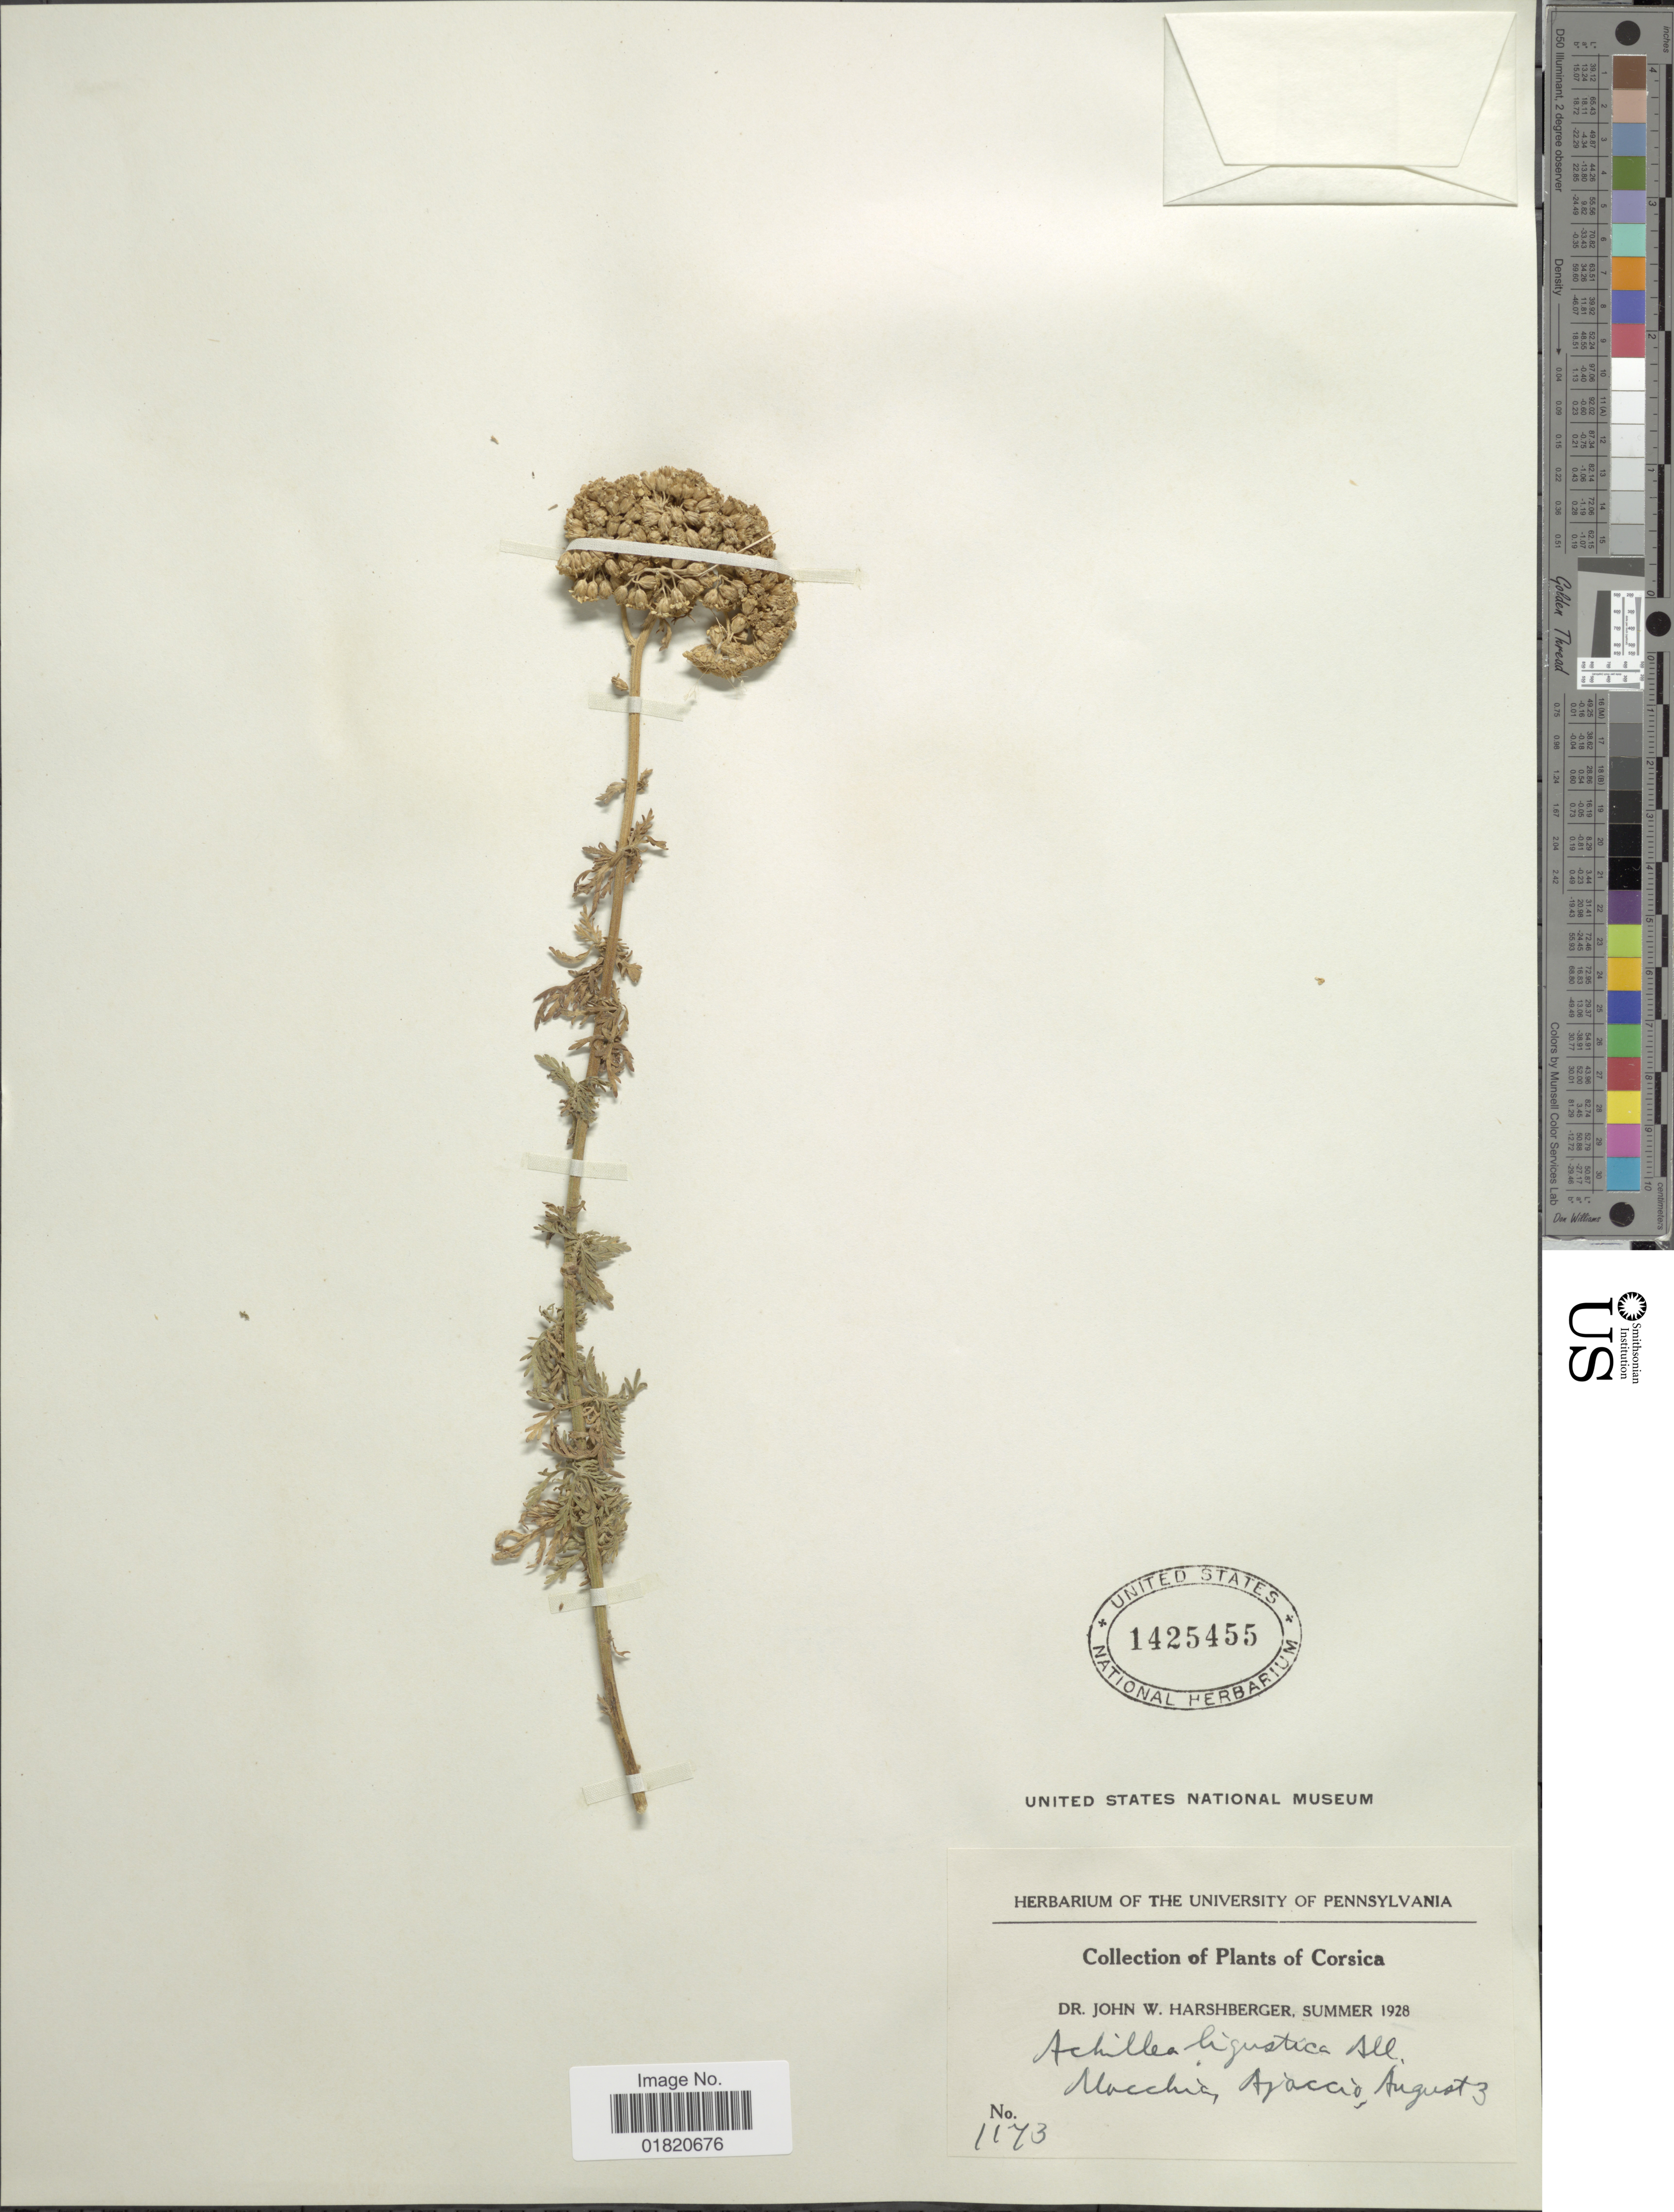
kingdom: Plantae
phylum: Tracheophyta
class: Magnoliopsida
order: Asterales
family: Asteraceae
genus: Achillea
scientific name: Achillea ligustica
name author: All.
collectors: J. W. Harshberger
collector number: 1173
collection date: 1928-08-03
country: France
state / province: Corsica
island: Corse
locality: Mocchias, Ajaccio [interpreted]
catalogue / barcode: US 1425455